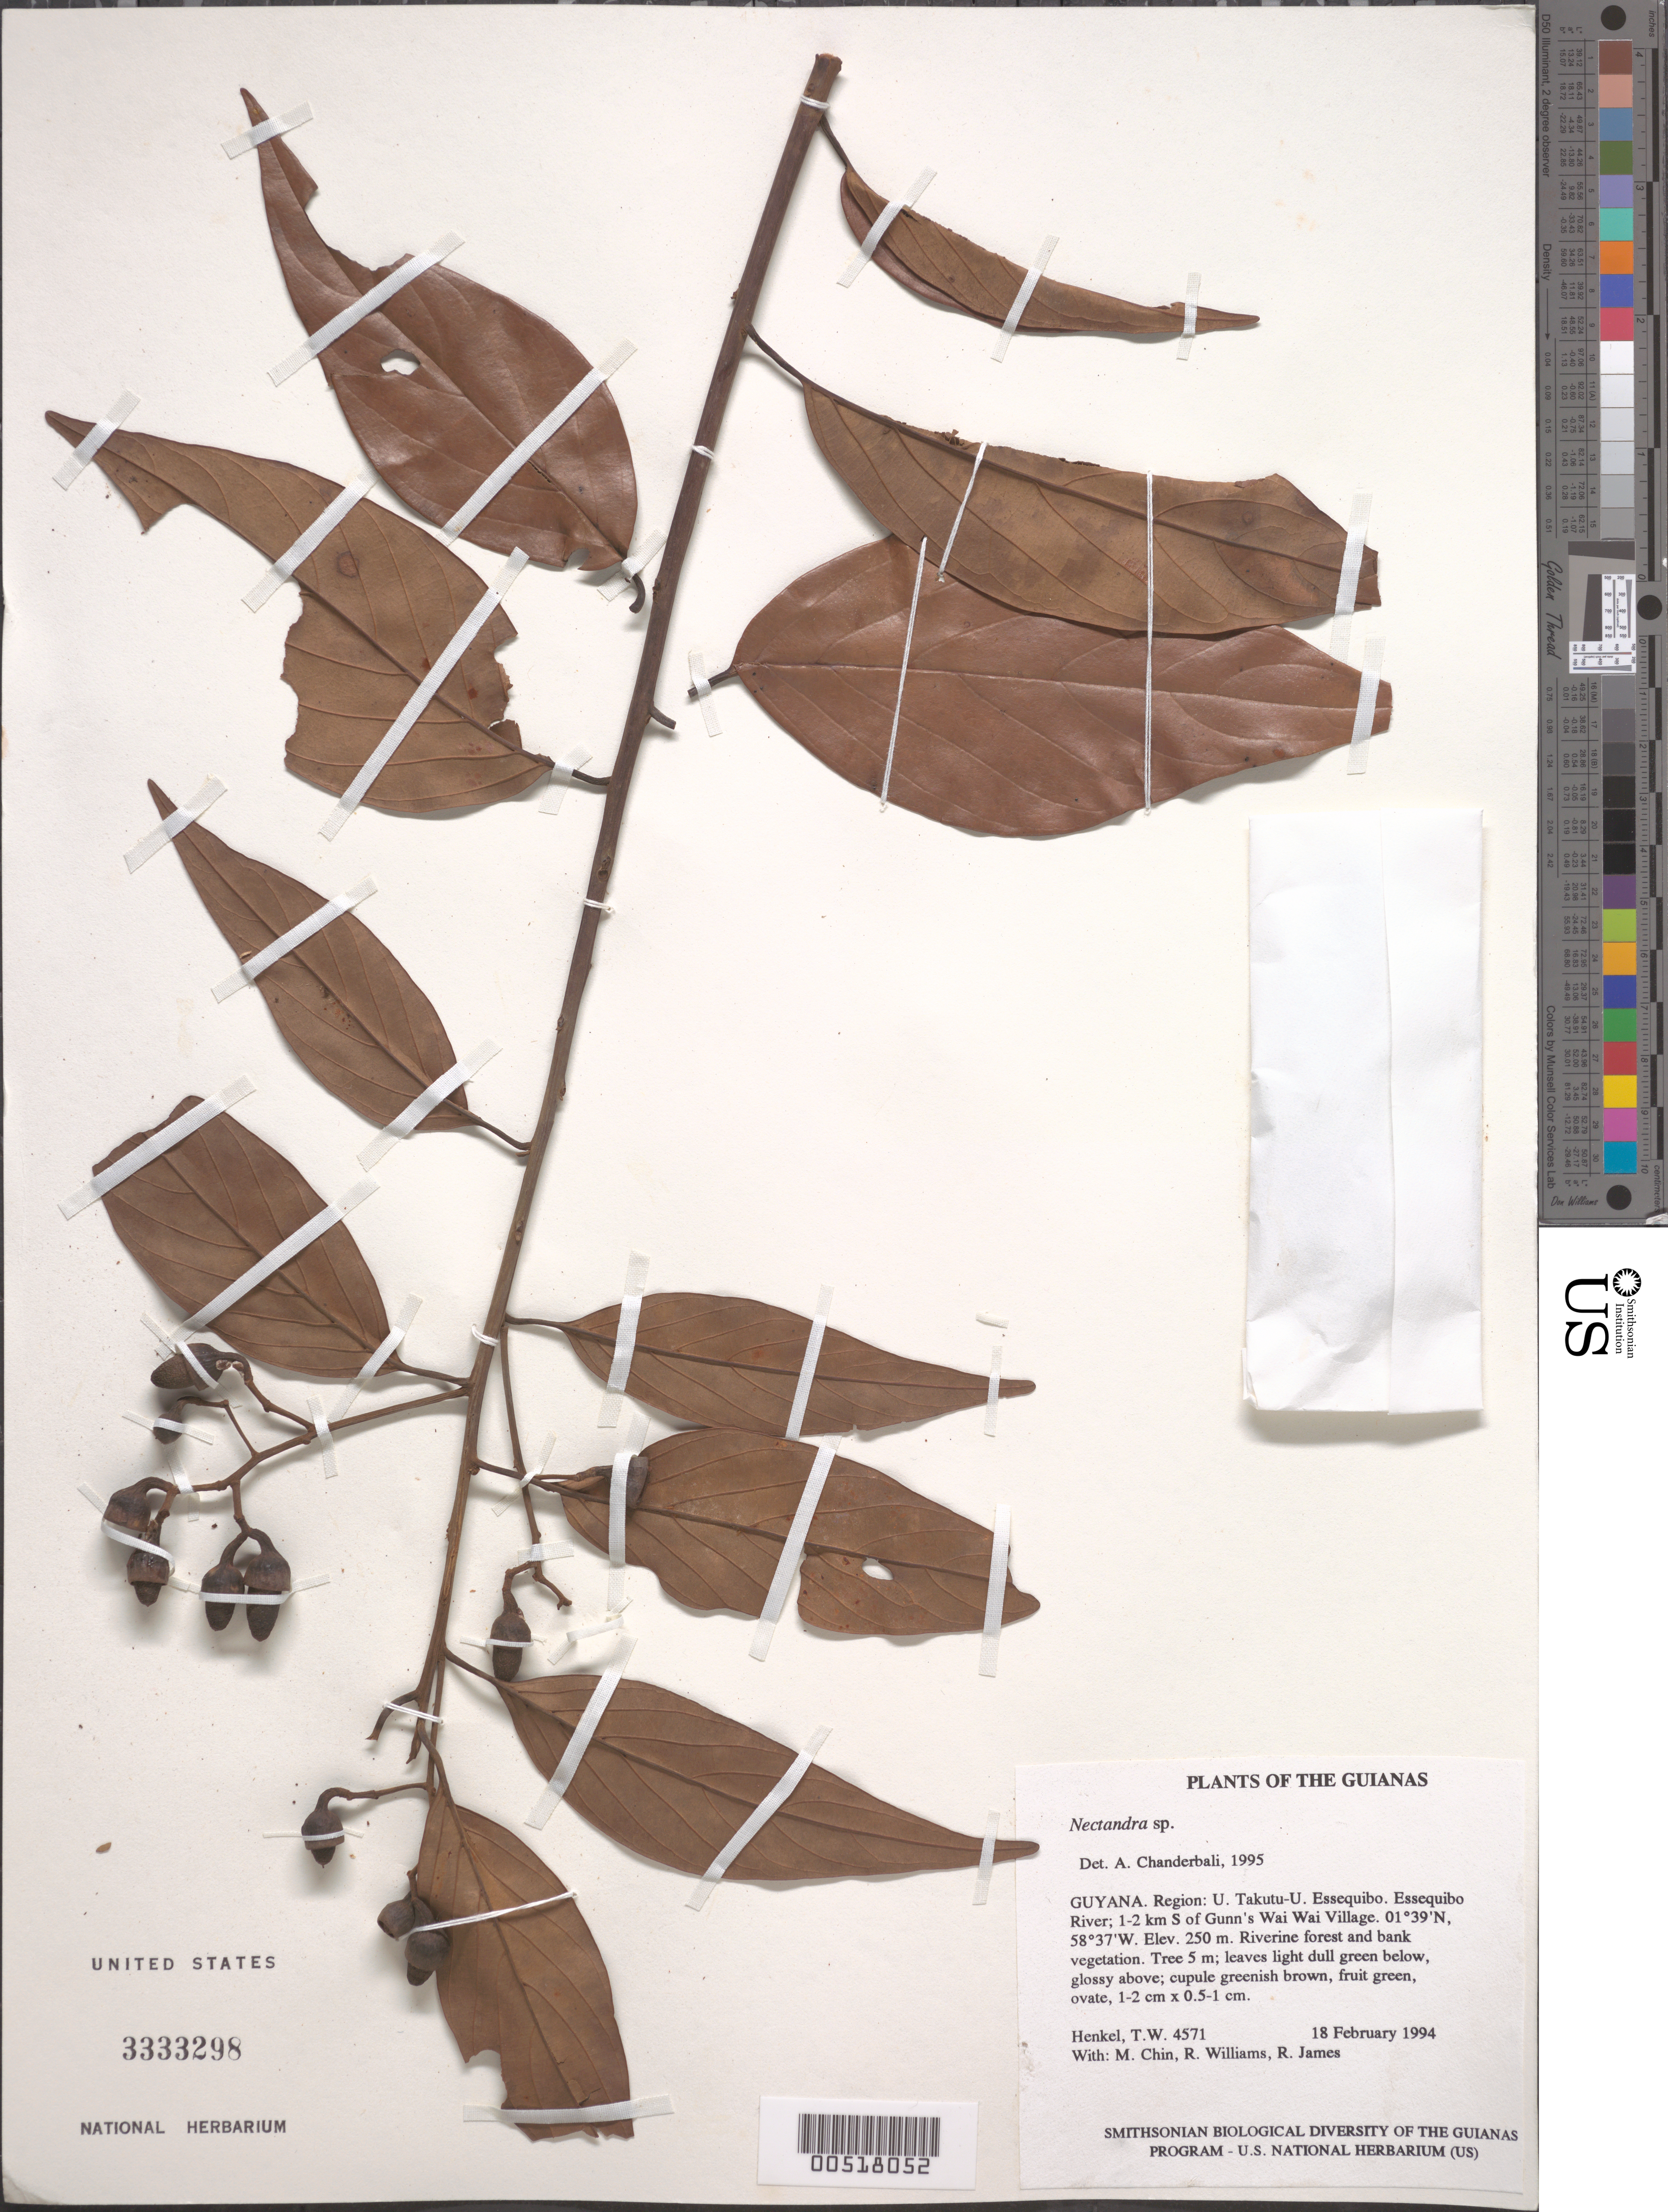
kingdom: Plantae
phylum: Tracheophyta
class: Magnoliopsida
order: Laurales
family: Lauraceae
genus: Nectandra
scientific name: Nectandra sp.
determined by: Chanderbali, Andre Shashi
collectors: T. Henkel, M. Chin, R. Williams & R. James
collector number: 4571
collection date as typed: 18 February 1994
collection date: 1994-02-18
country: Guyana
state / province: U. Takutu-U. Essequibo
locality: Essequibo River; 1-2 km S of Gunn's Wai Wai Village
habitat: Riverine forest and bank vegetation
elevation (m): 250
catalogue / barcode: US 3333298